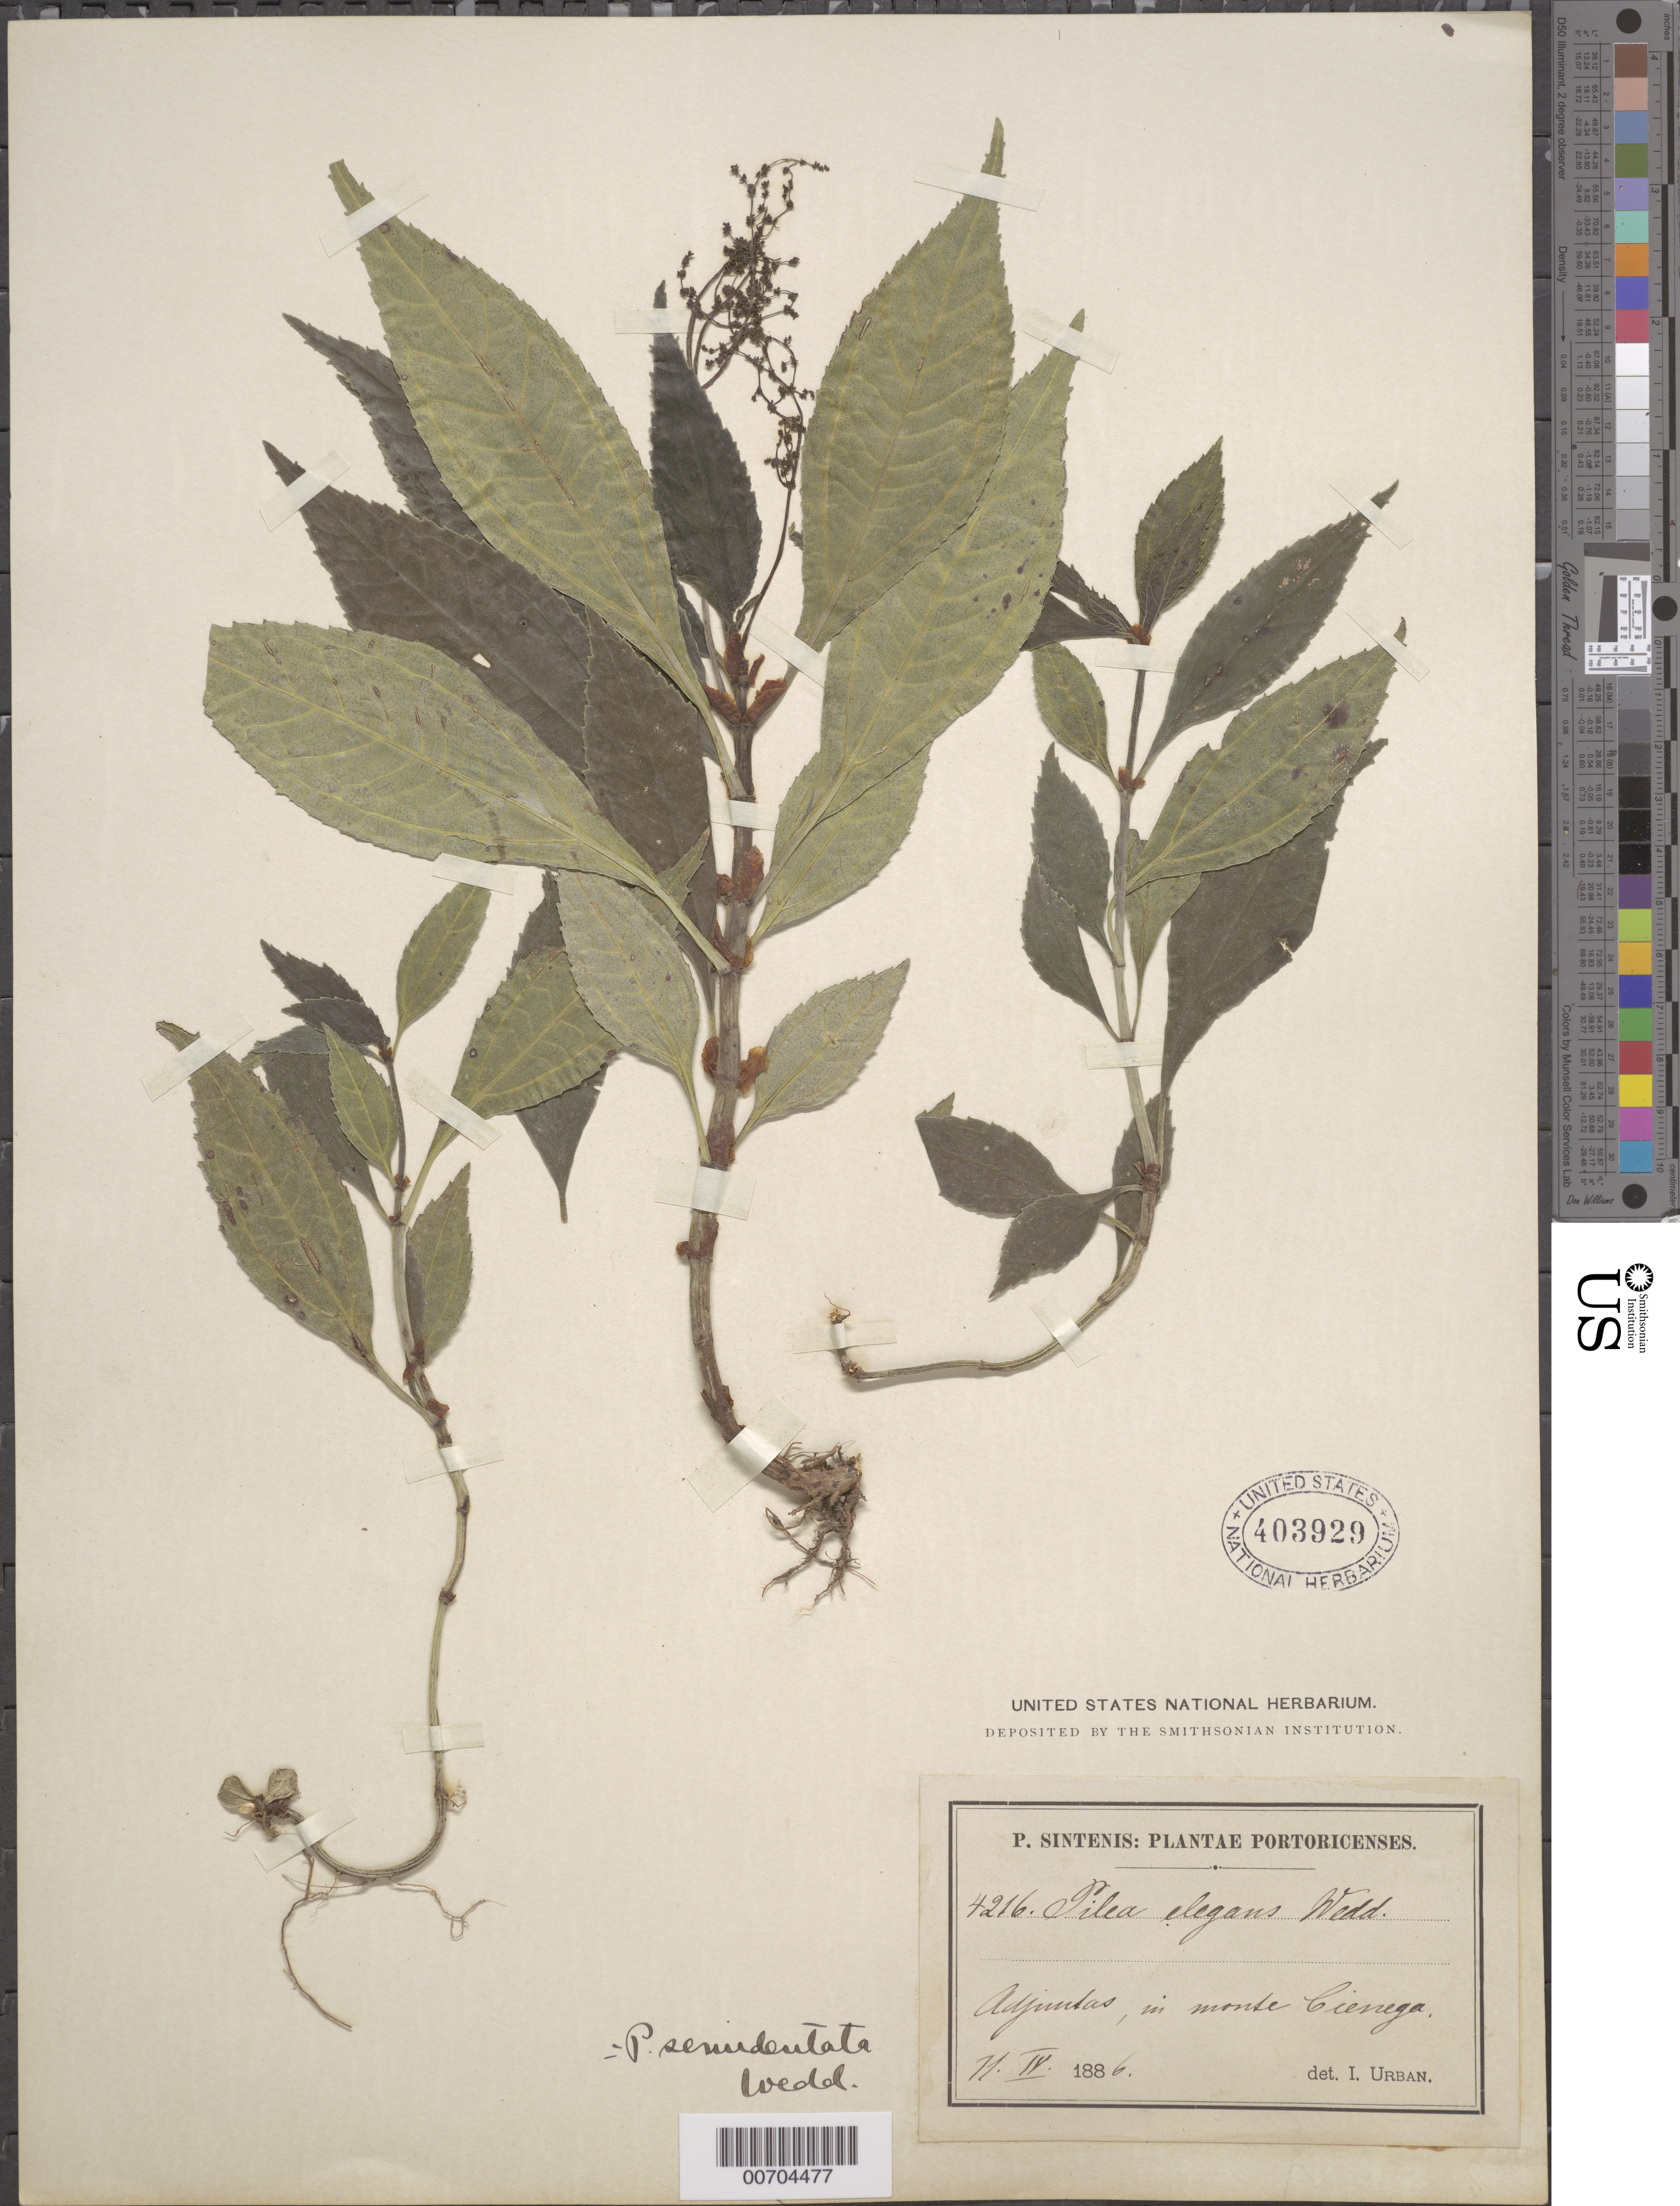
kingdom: Plantae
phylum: Tracheophyta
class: Magnoliopsida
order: Rosales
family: Urticaceae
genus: Pilea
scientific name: Pilea semidentata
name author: (Juss. ex Poir.) Wedd.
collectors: P. Sintenis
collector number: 4216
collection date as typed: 11 May 1886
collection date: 1886-05-11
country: Puerto Rico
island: Greater Antilles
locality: Adjuntas, in monte Cienega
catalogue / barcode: US 403929